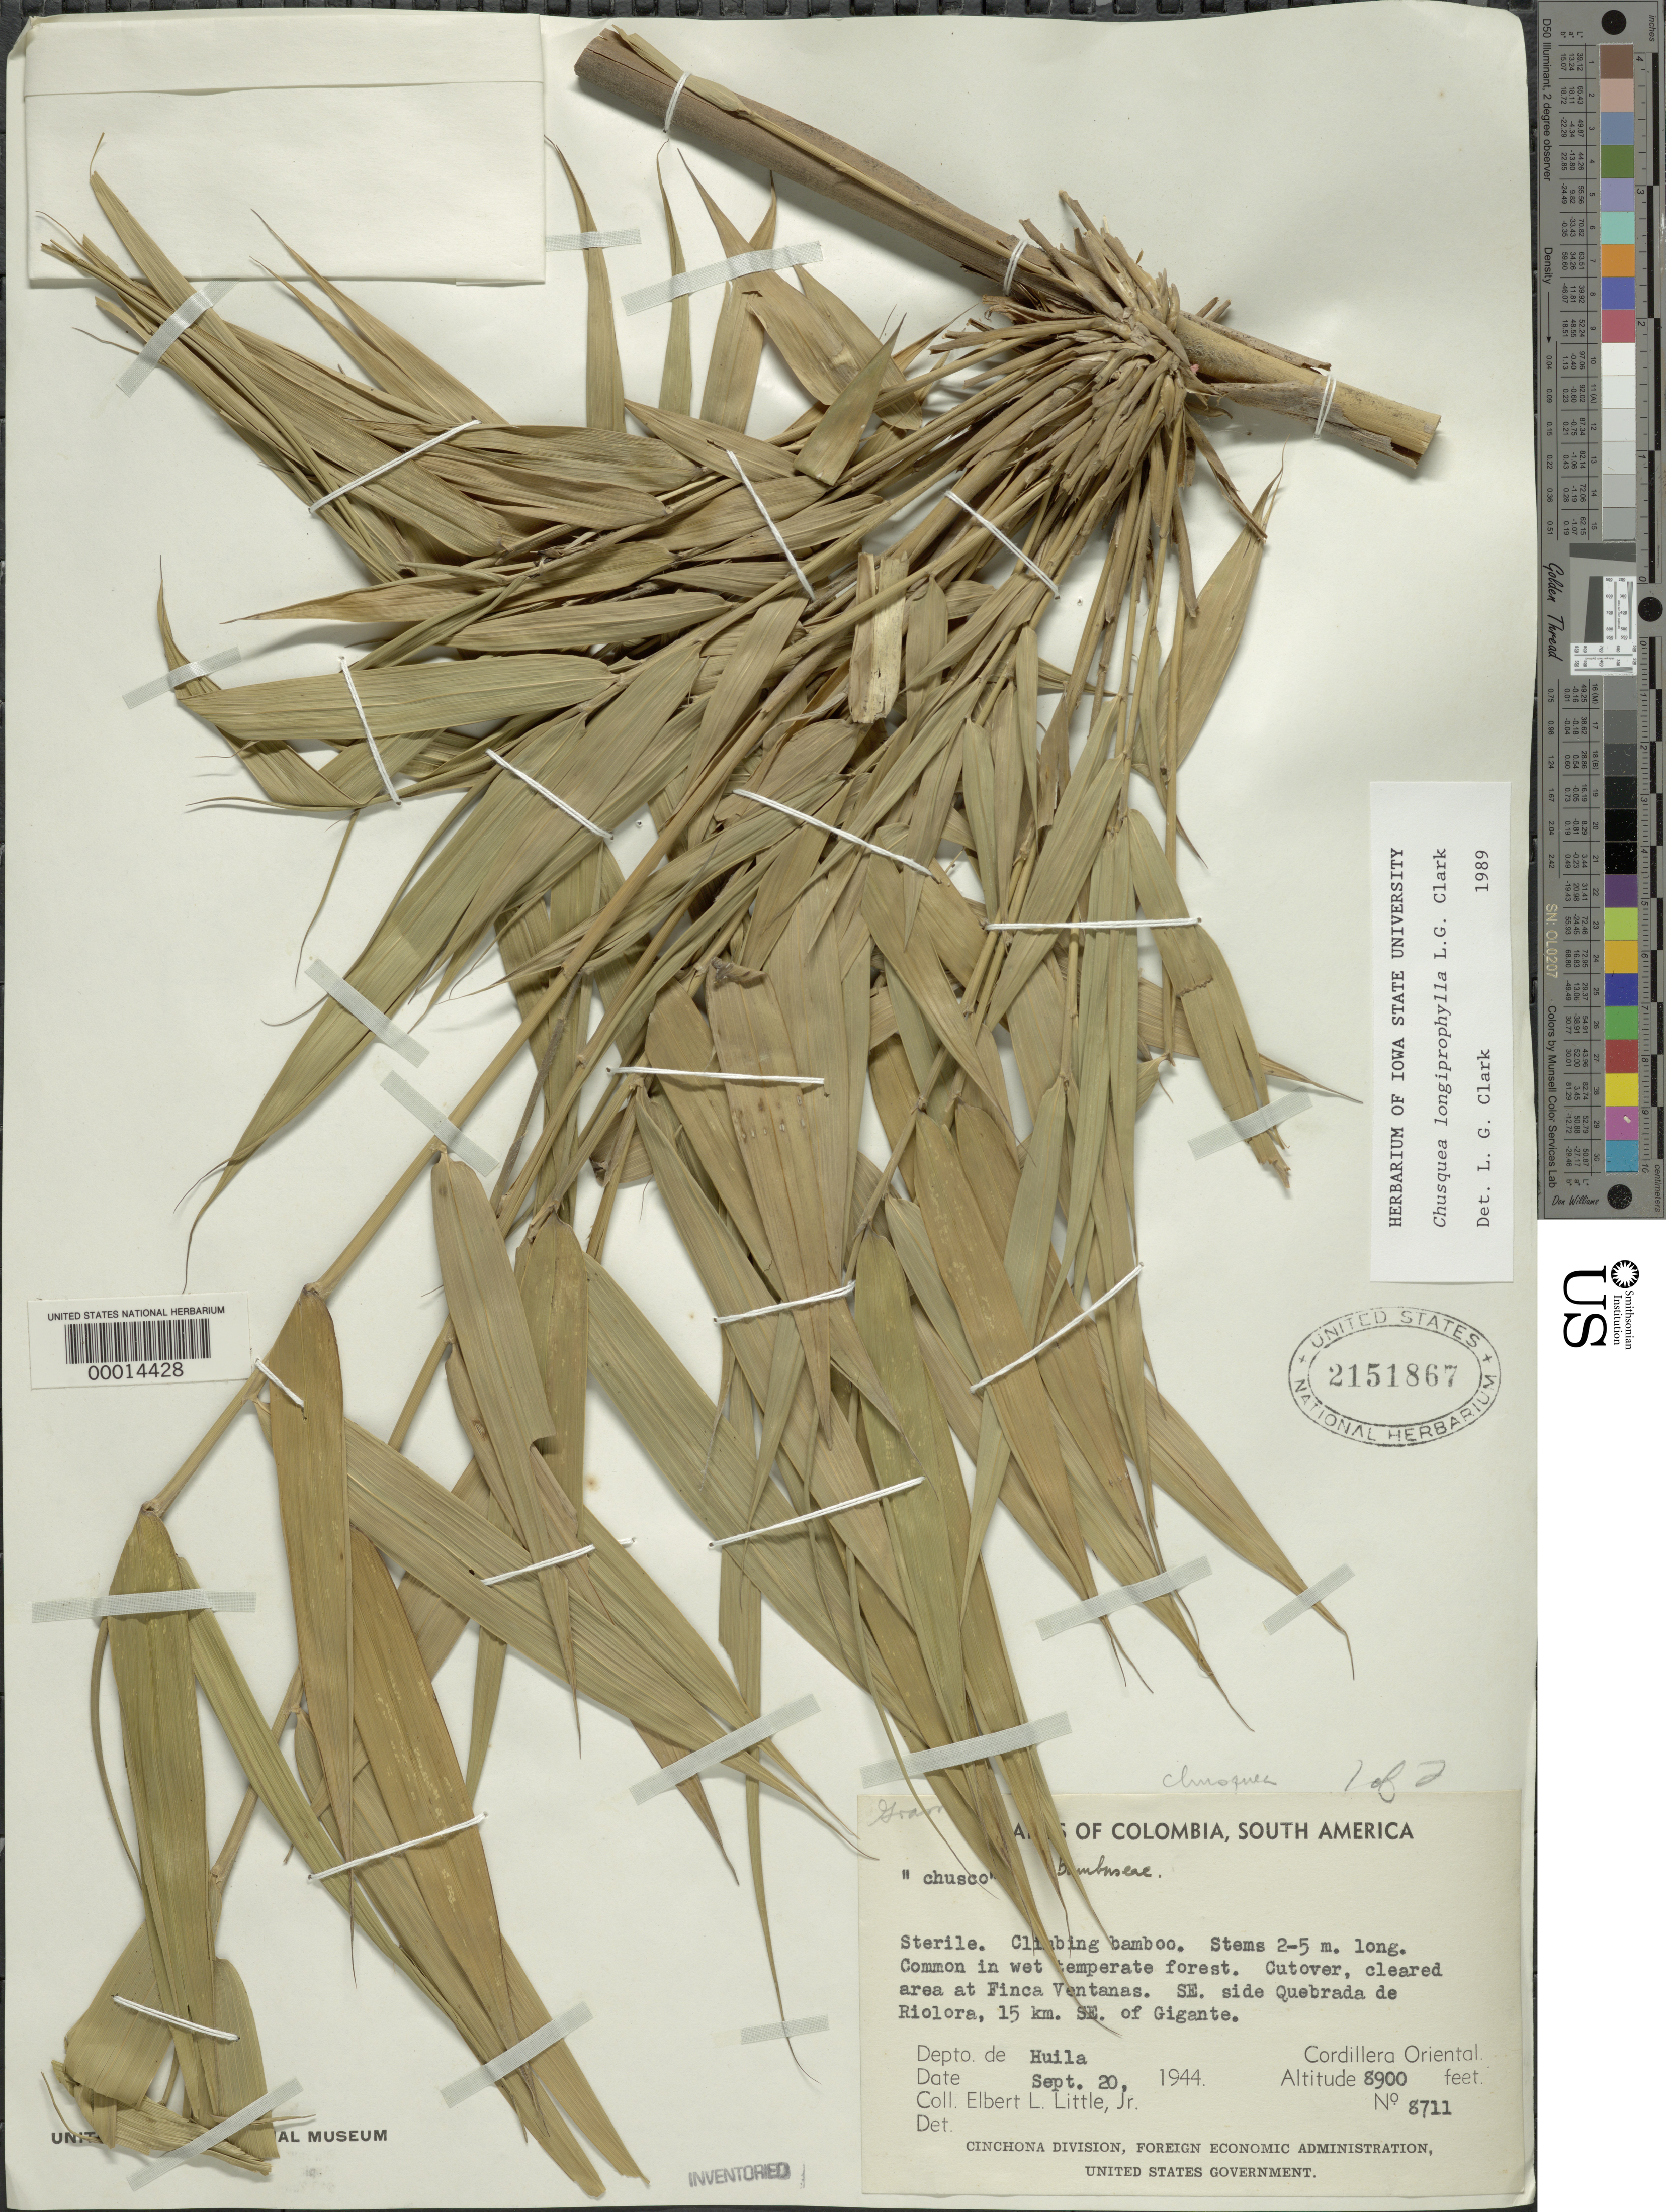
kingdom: Plantae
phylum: Tracheophyta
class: Liliopsida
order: Poales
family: Poaceae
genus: Chusquea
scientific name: Chusquea longiprophylla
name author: L.G. Clark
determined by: Clark, Lynn G., (ISC), Iowa State University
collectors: E. L. Little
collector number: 8711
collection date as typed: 20 Sep 1944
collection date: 1944-09-20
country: Colombia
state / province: Huila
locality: Quebrada de Riolora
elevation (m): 2715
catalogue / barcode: US 2151867